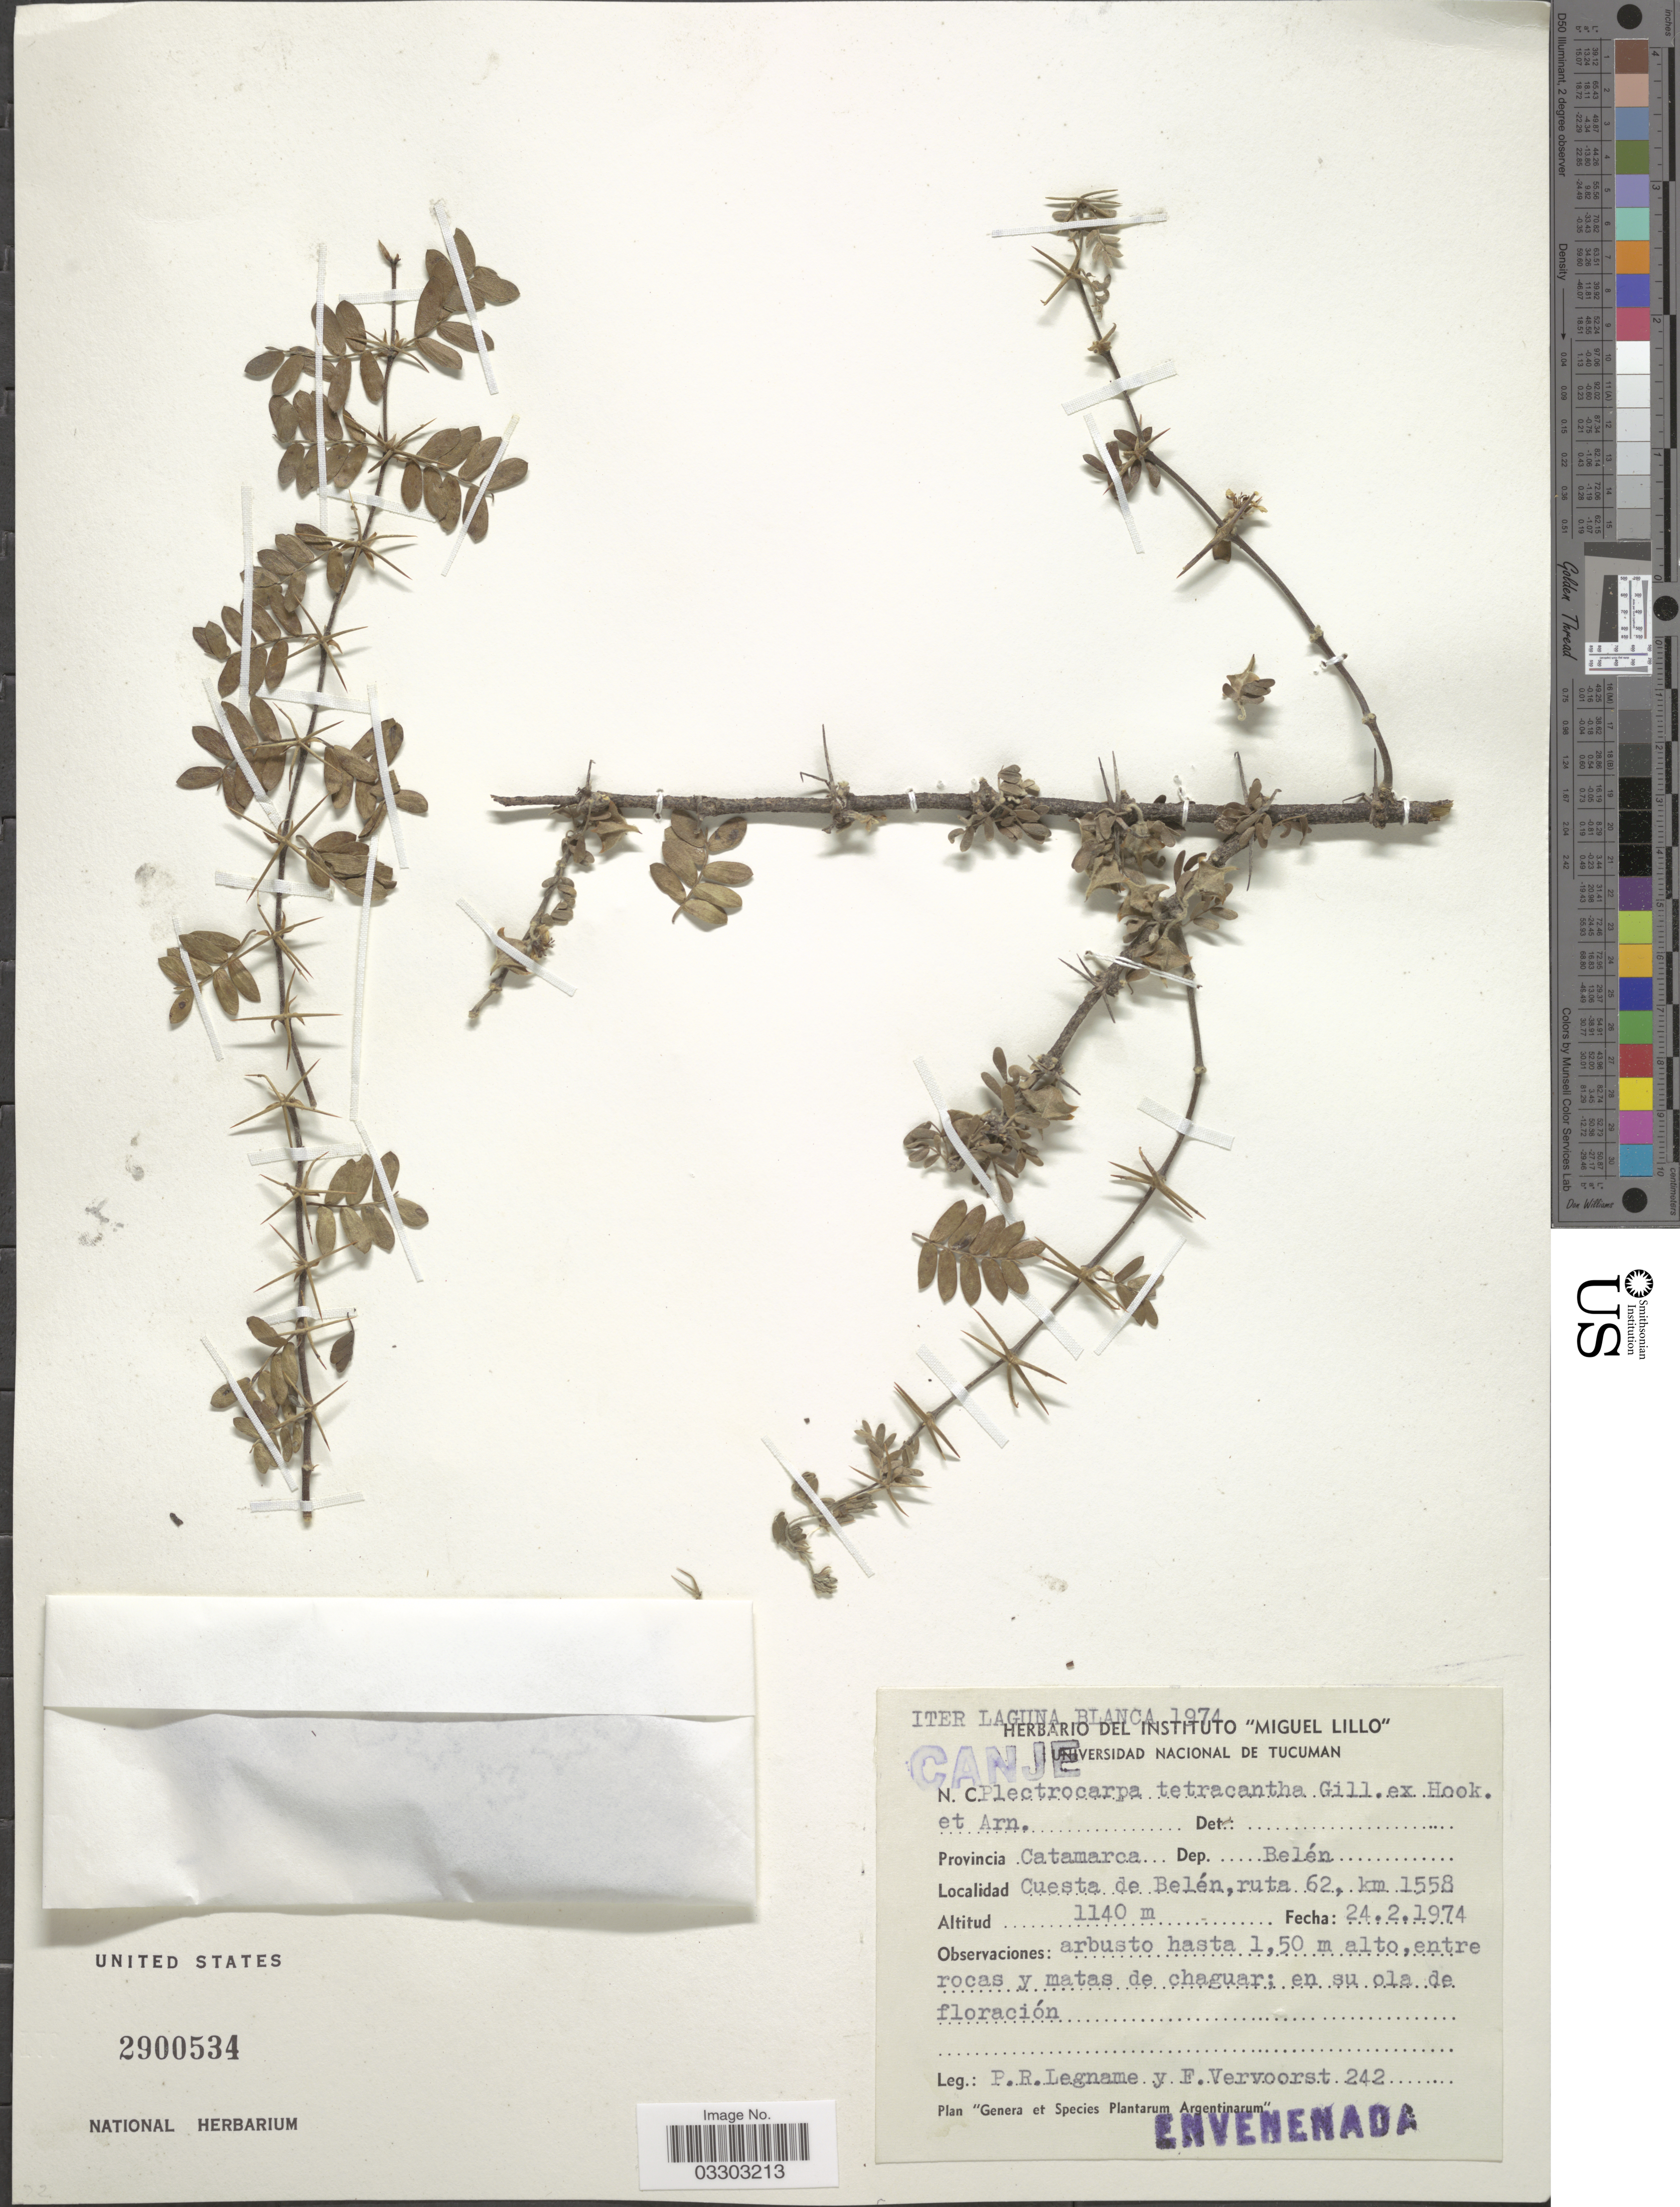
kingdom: Plantae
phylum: Tracheophyta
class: Magnoliopsida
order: Zygophyllales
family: Zygophyllaceae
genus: Plectrocarpa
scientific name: Plectrocarpa tetracantha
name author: Gillies ex Hook. & Arn.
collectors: P. R. Legname & F. Vervoorst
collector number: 242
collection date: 1974-02-24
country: Argentina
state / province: Catamarca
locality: Dep. Belén. Cuesta de Belénm ruta 62, km 1558.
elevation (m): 1140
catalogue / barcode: US 2900534